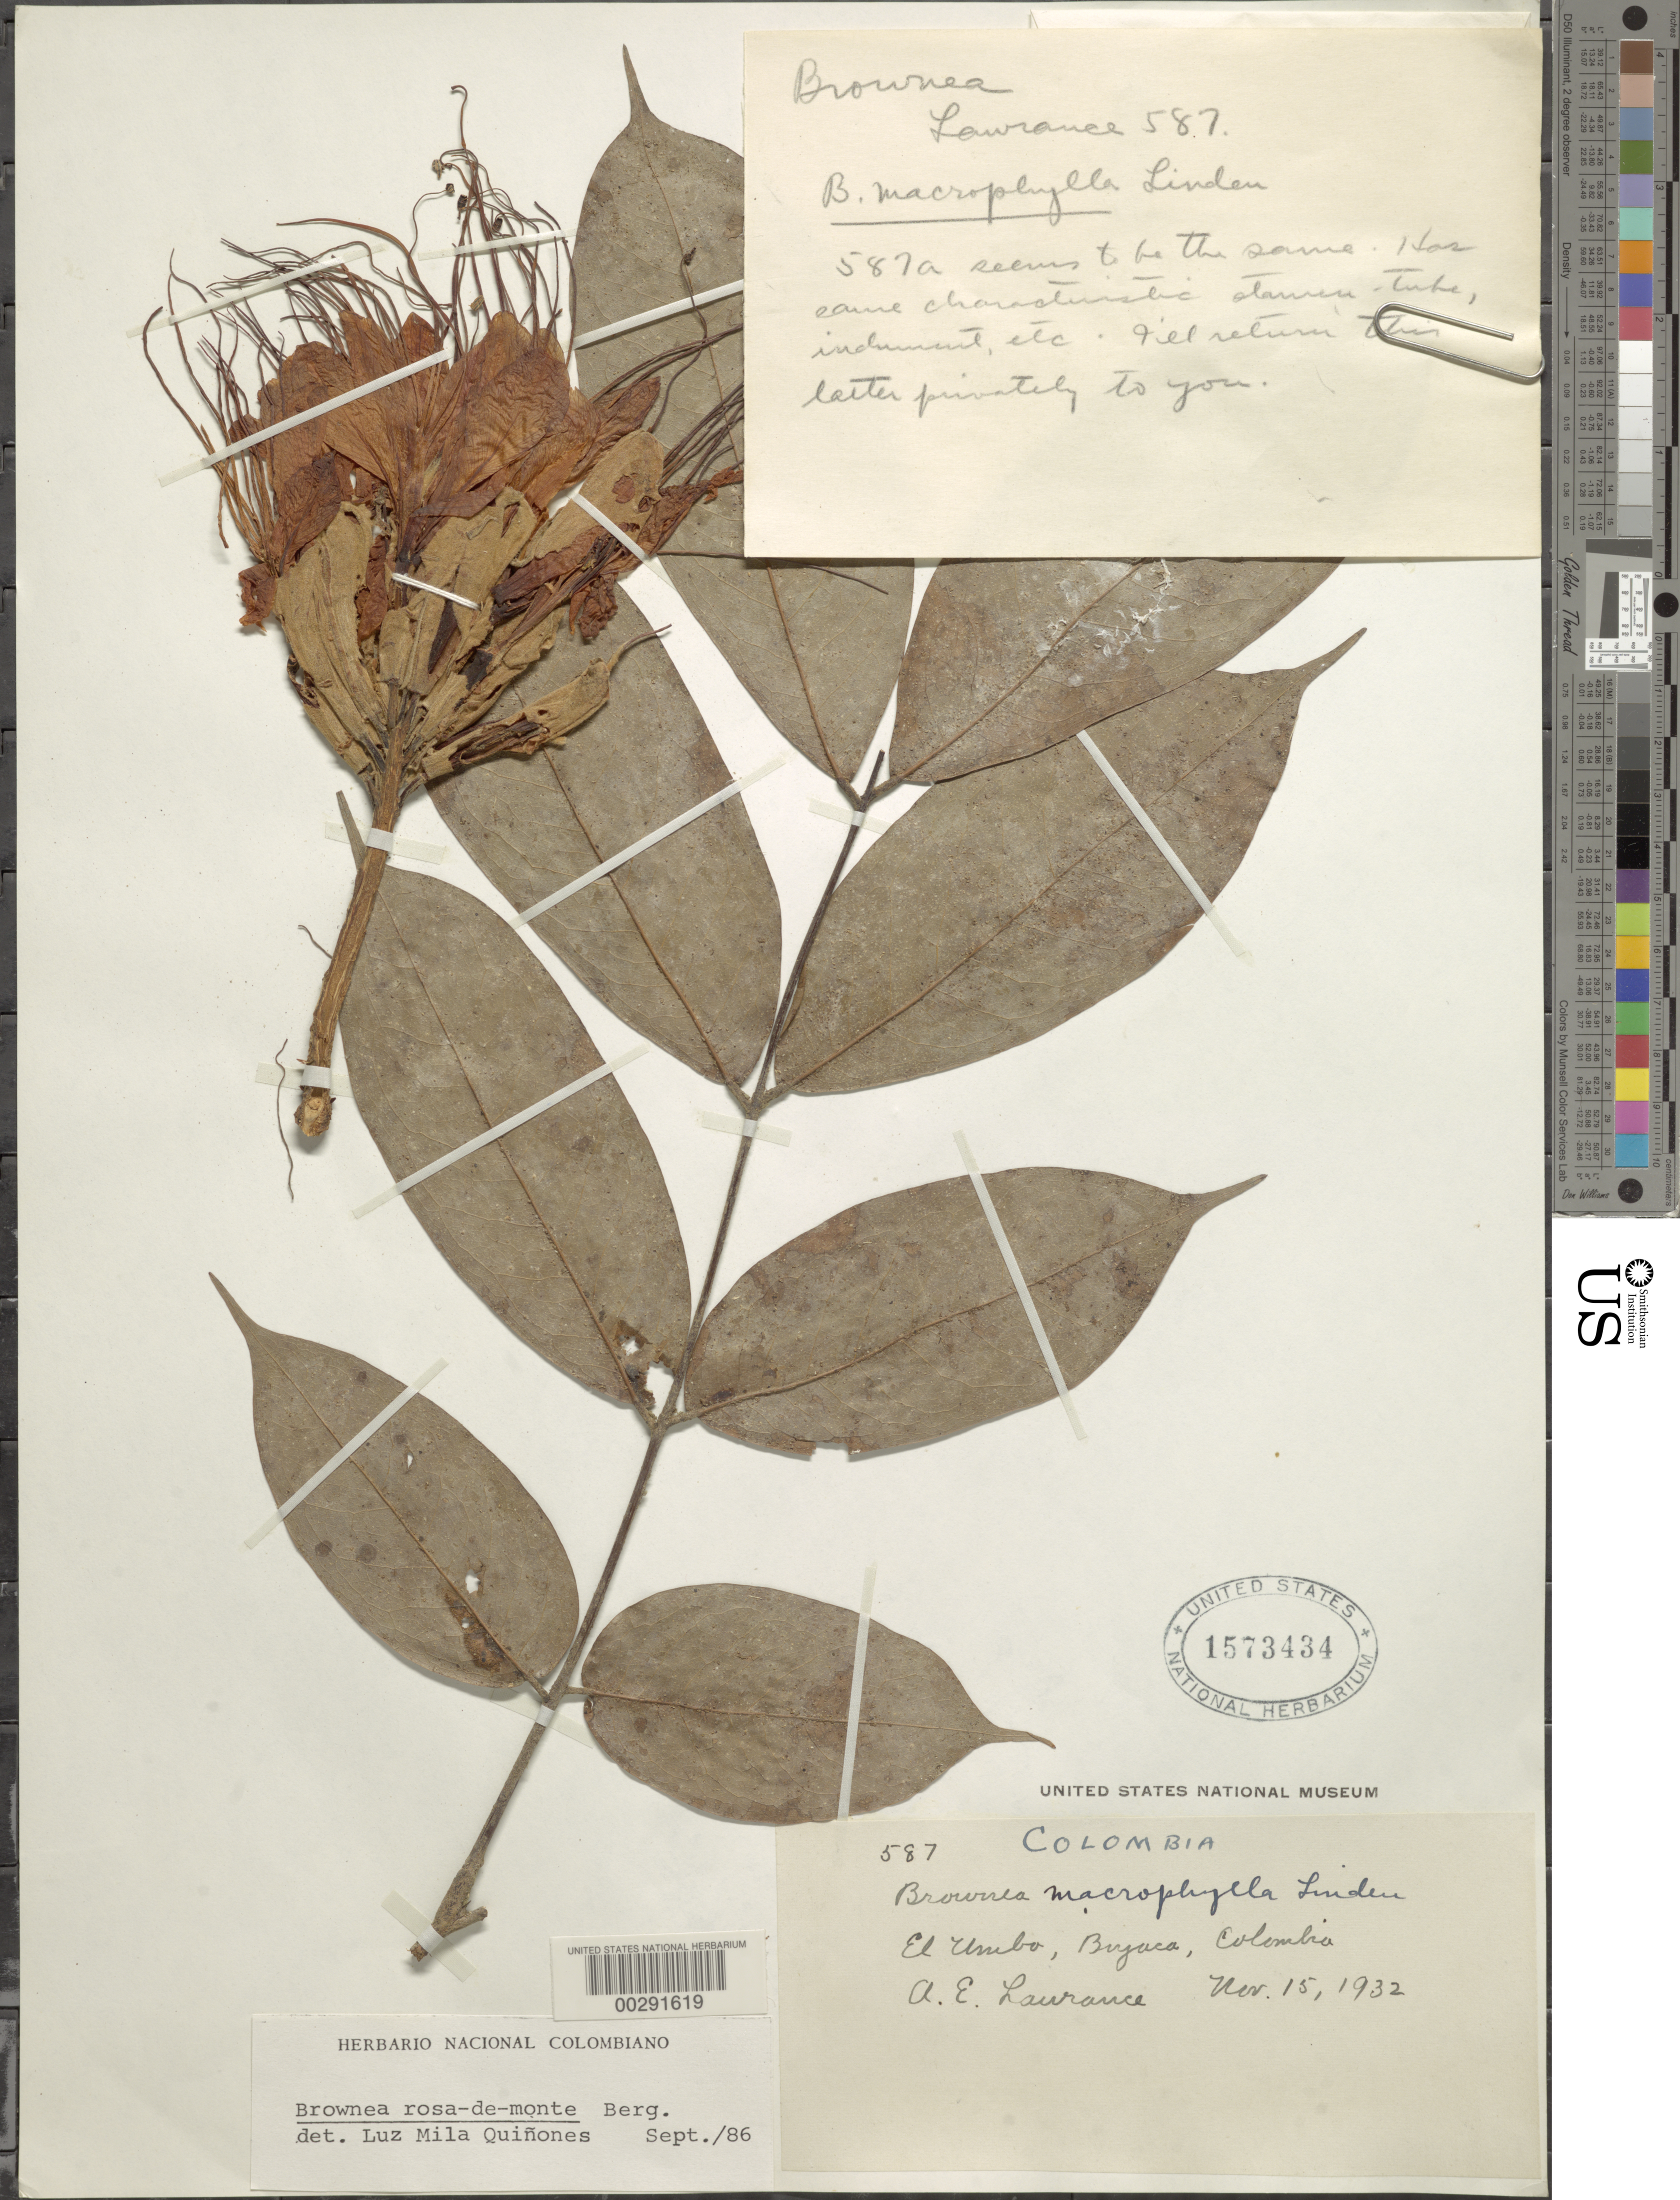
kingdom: Plantae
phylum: Tracheophyta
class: Magnoliopsida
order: Fabales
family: Fabaceae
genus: Brownea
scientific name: Brownea rosa-de-monte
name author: P.J. Bergius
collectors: A. Laurance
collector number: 587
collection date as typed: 15 Nov 1932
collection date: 1932-11-15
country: Colombia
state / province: Boyacá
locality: El Umbo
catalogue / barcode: US 1573434